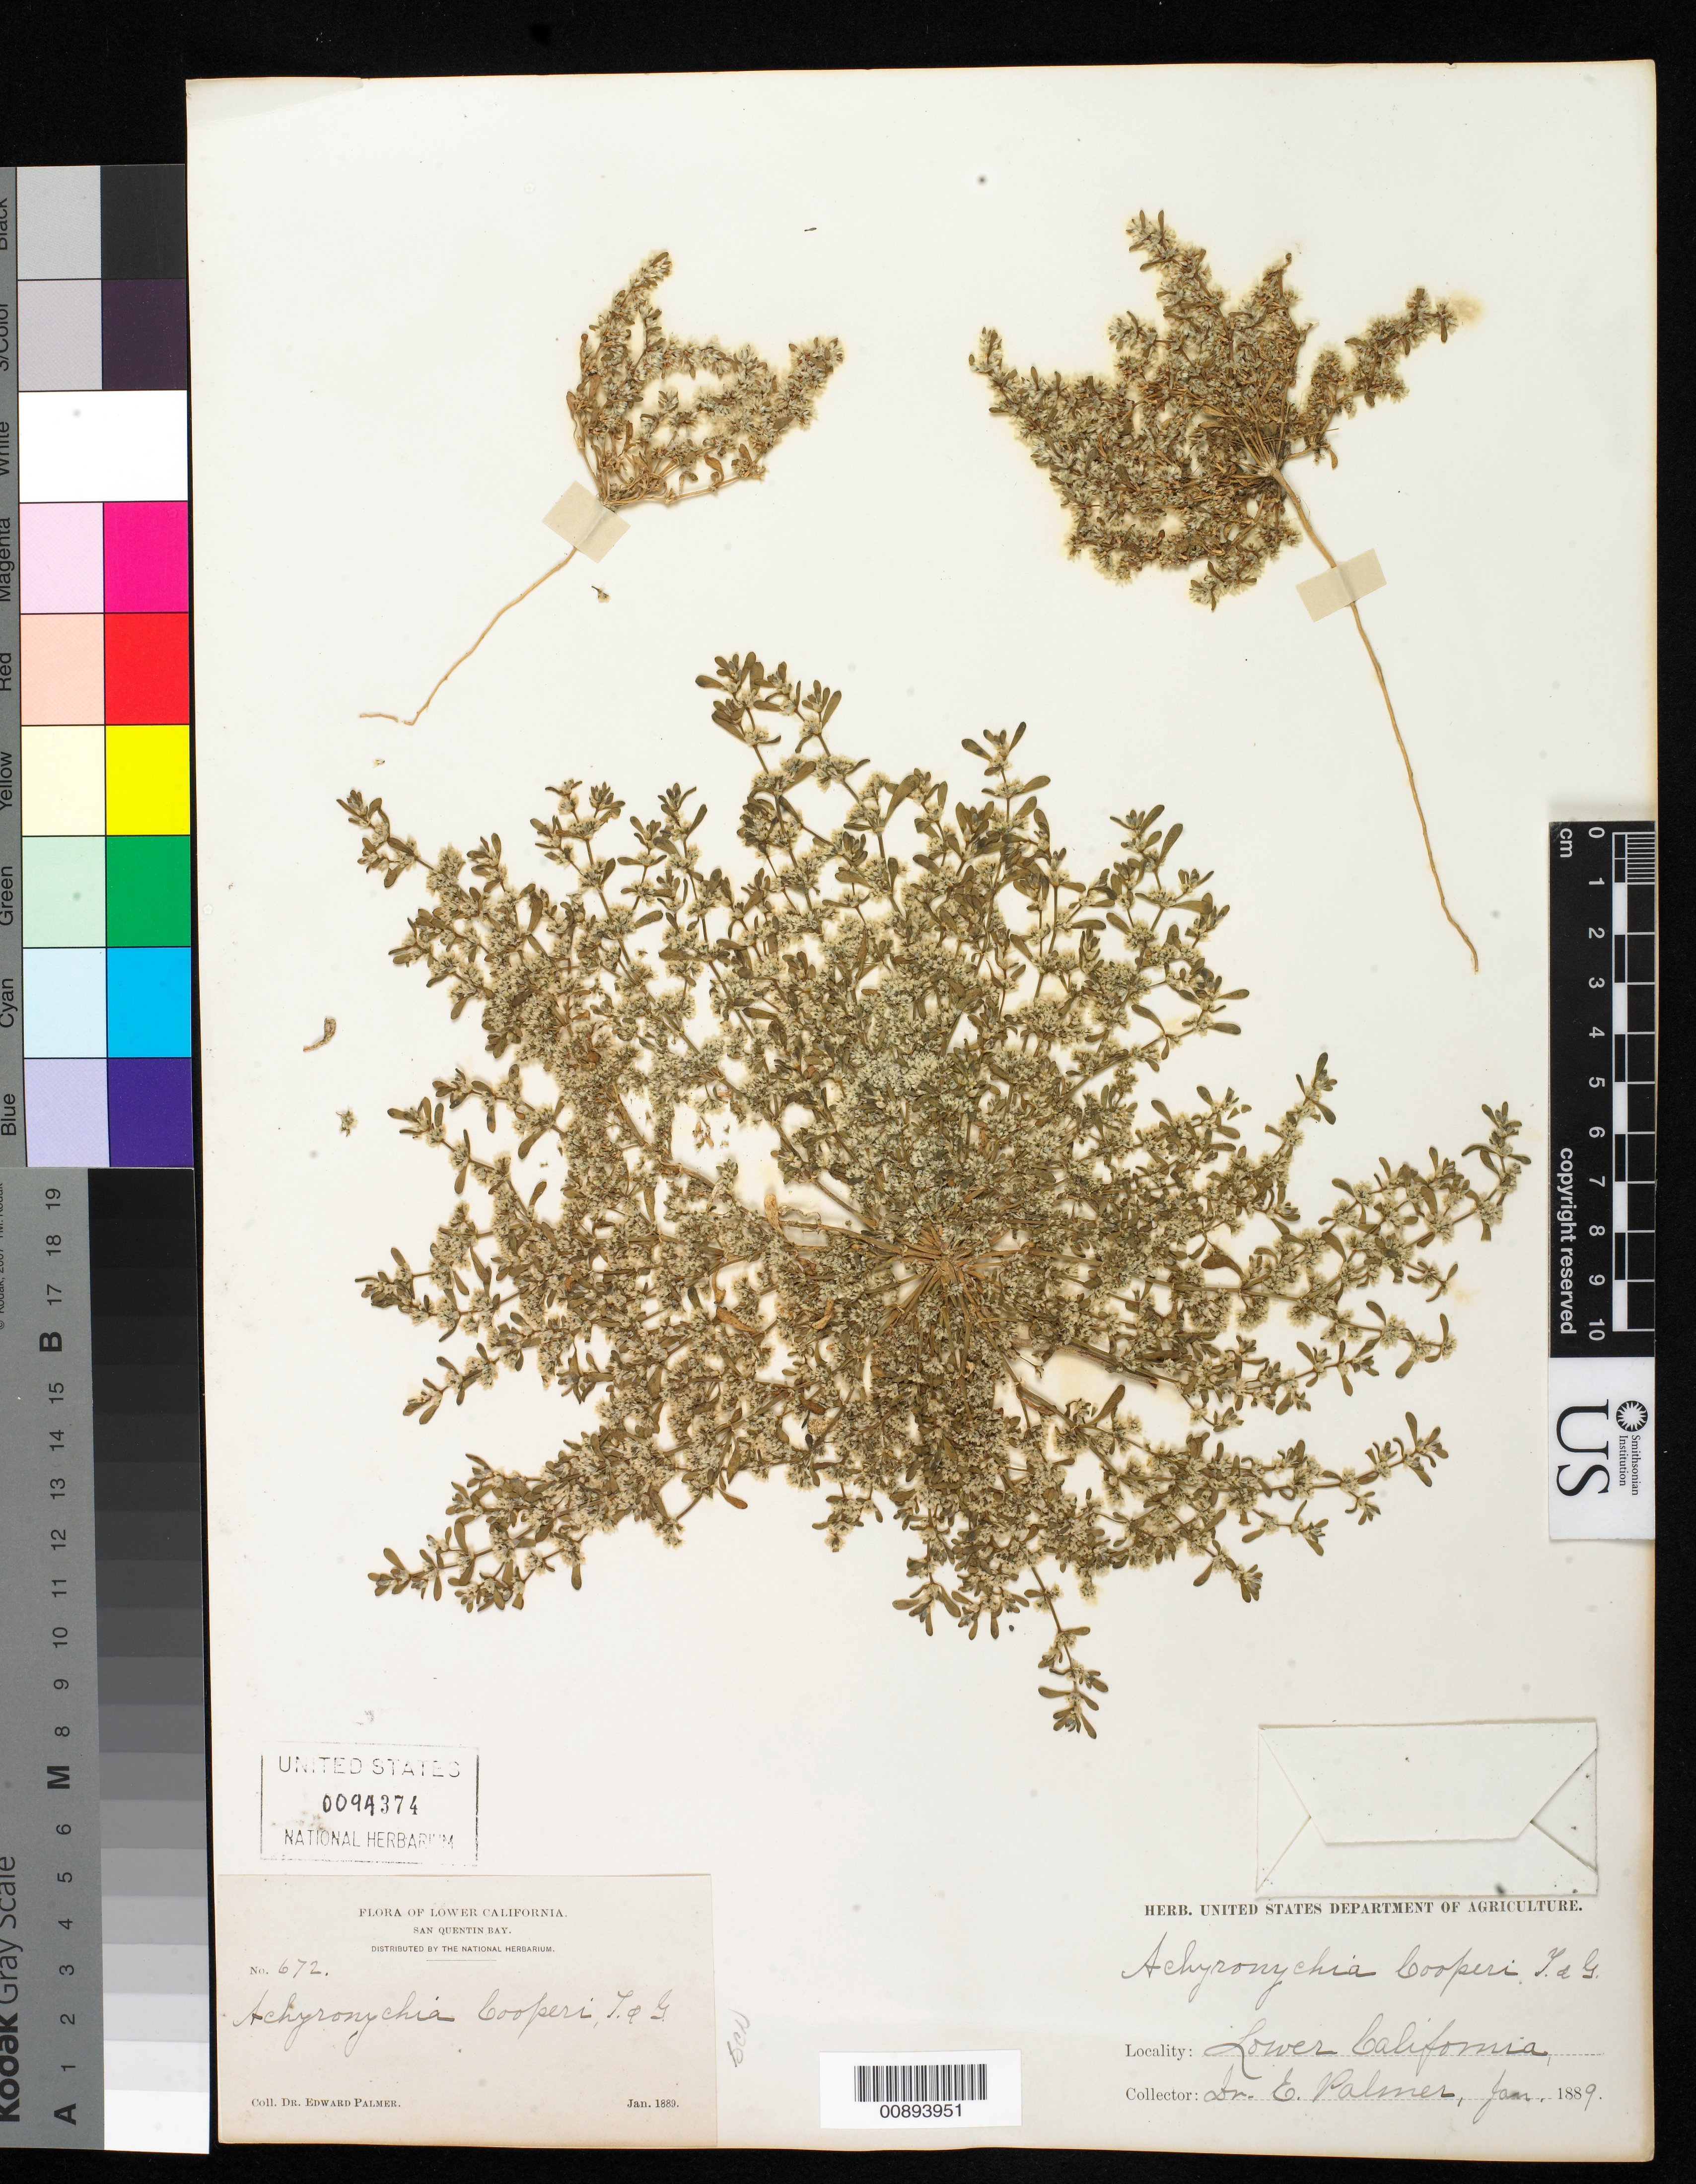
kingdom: Plantae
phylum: Tracheophyta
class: Magnoliopsida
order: Caryophyllales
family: Caryophyllaceae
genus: Achyronychia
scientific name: Achyronychia cooperi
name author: A. Gray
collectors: E. Palmer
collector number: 672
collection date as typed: Jan 1889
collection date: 1889-01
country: Mexico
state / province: Baja California Norte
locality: San Quentin Bay, Baja California.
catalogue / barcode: US 94374